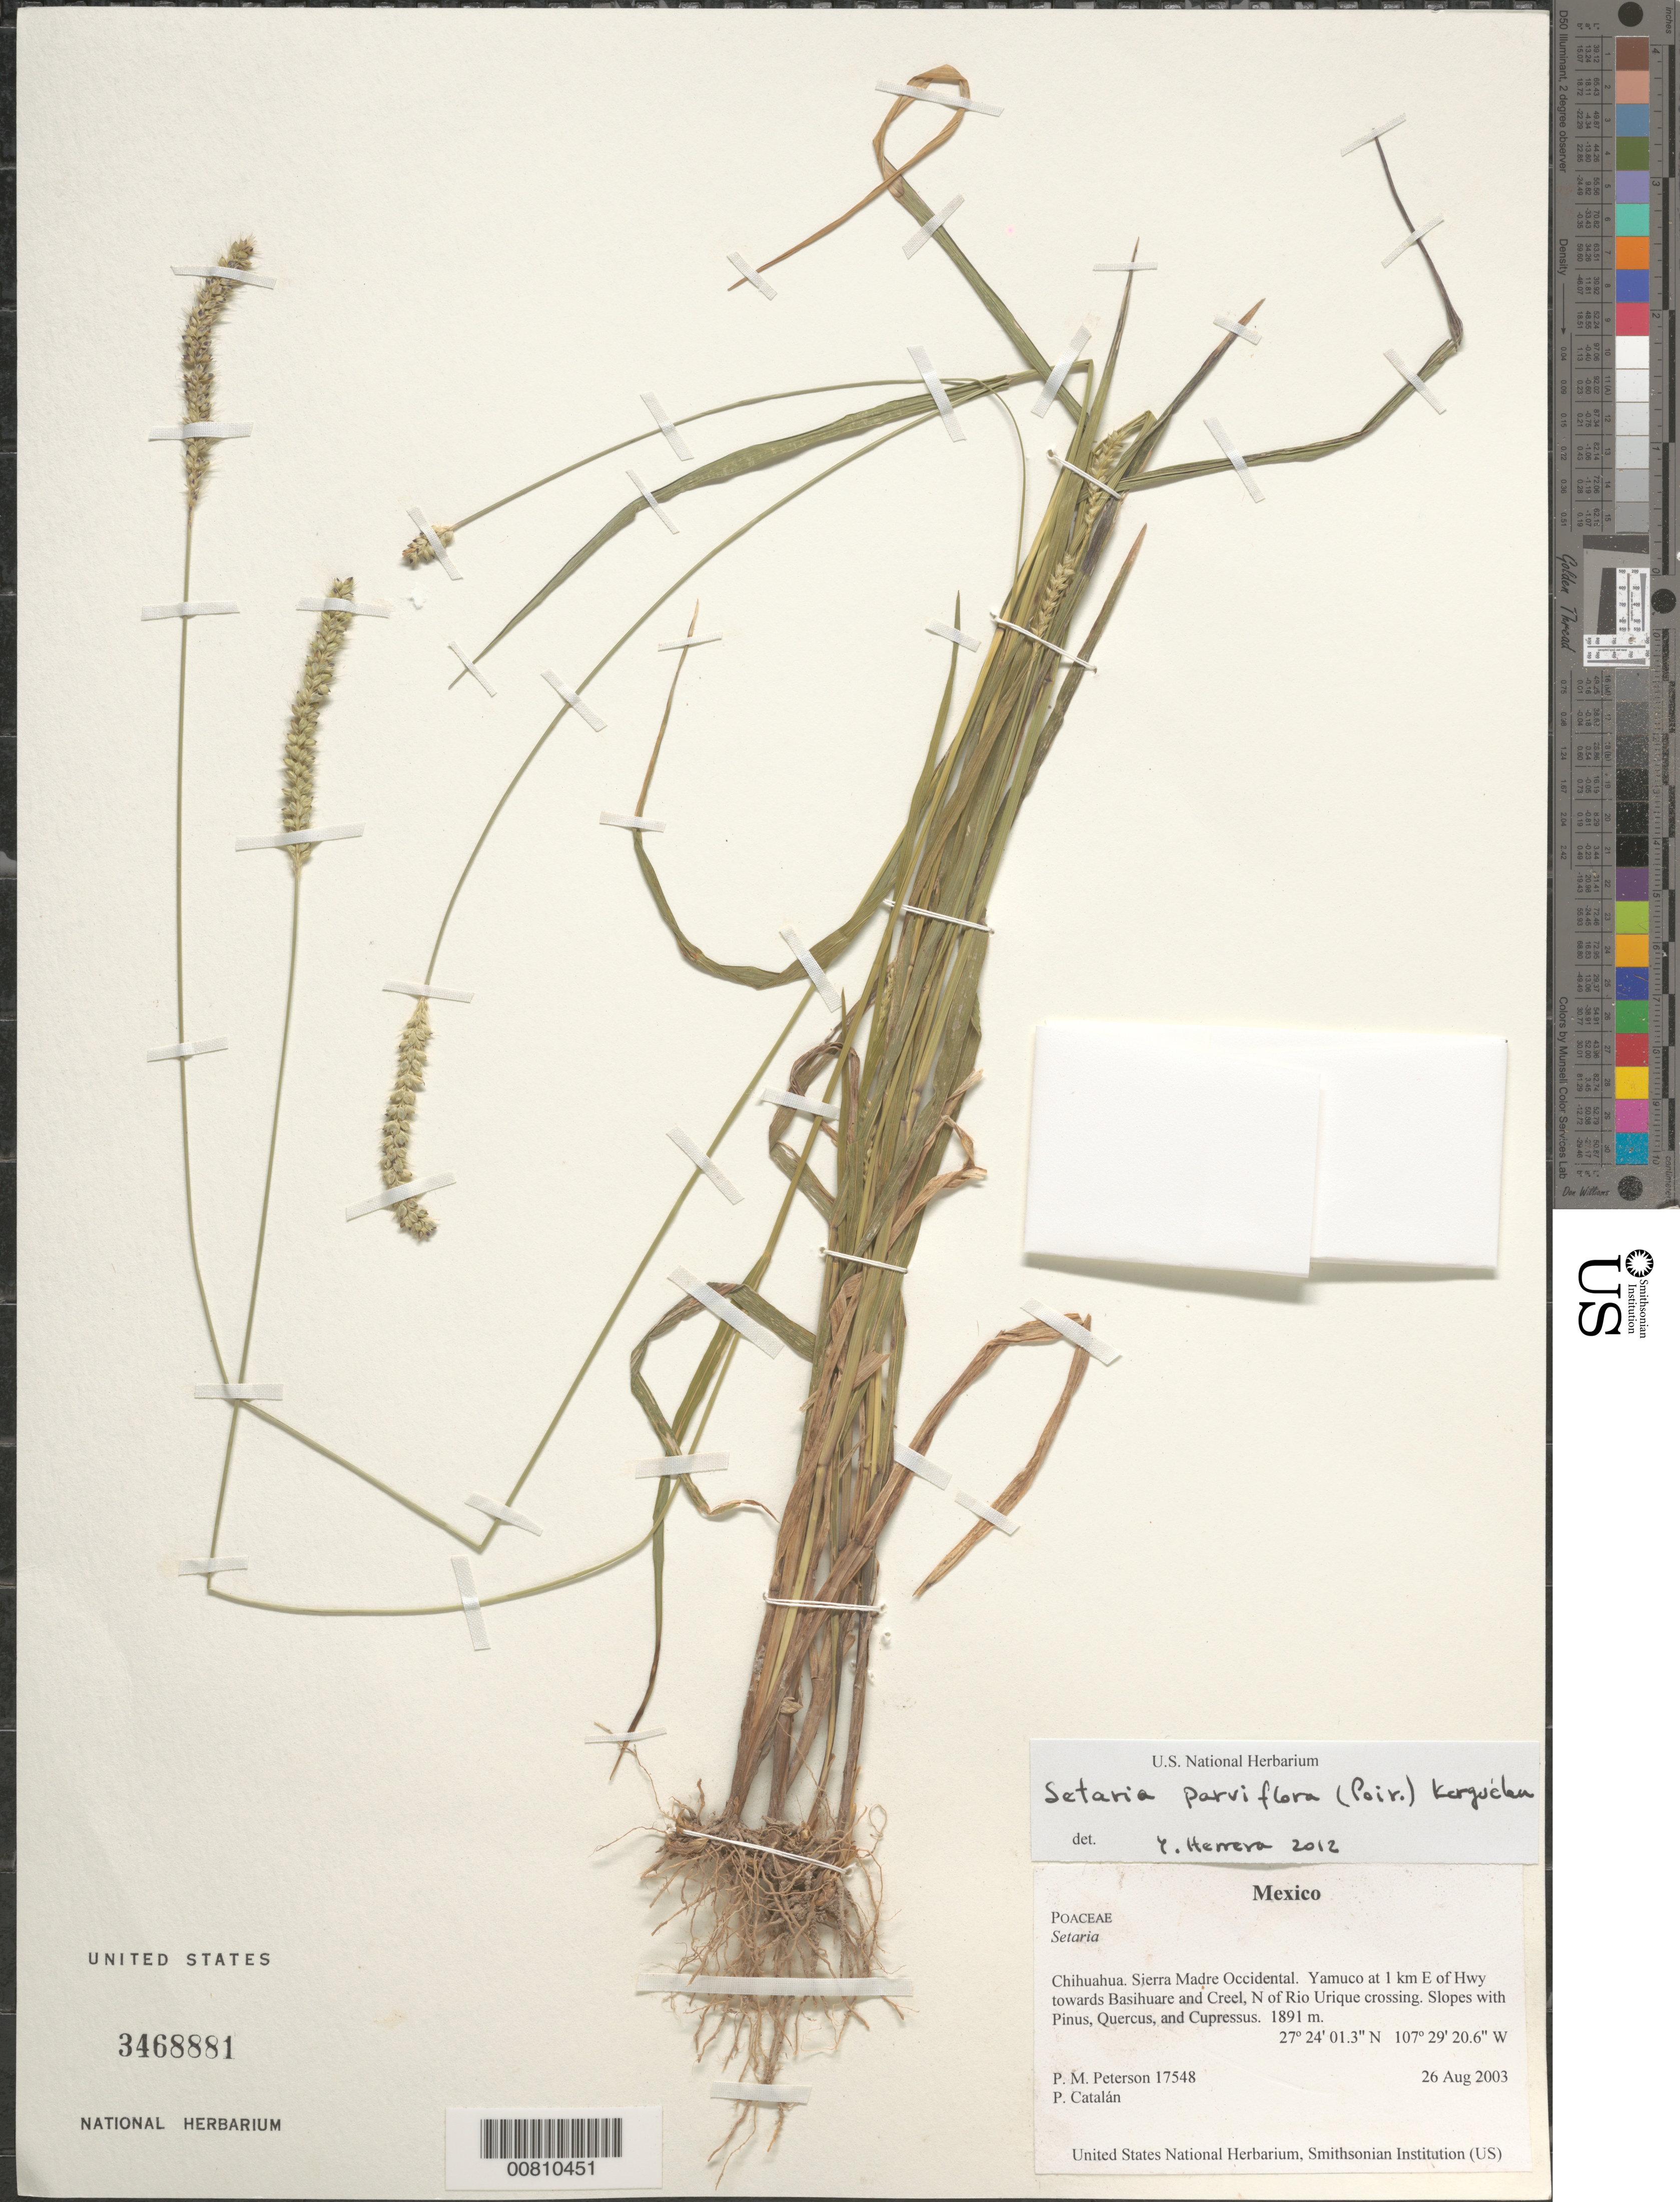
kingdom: Plantae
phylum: Tracheophyta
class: Liliopsida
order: Poales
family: Poaceae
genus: Setaria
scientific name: Setaria parviflora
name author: (Poir.) Kerguélen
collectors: P. M. Peterson & P. Catalán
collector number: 17548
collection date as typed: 26 Aug 2003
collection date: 2003-08-26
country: Mexico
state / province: Chihuahua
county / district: Sierra Madre Occidental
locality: Yamuco at 1 km E of Hwy towards Basihuare and Creel, N of Rio Urique crossing. Slopes with Pinus, Quercus, and Cupressus.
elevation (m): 1891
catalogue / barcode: US 3468881